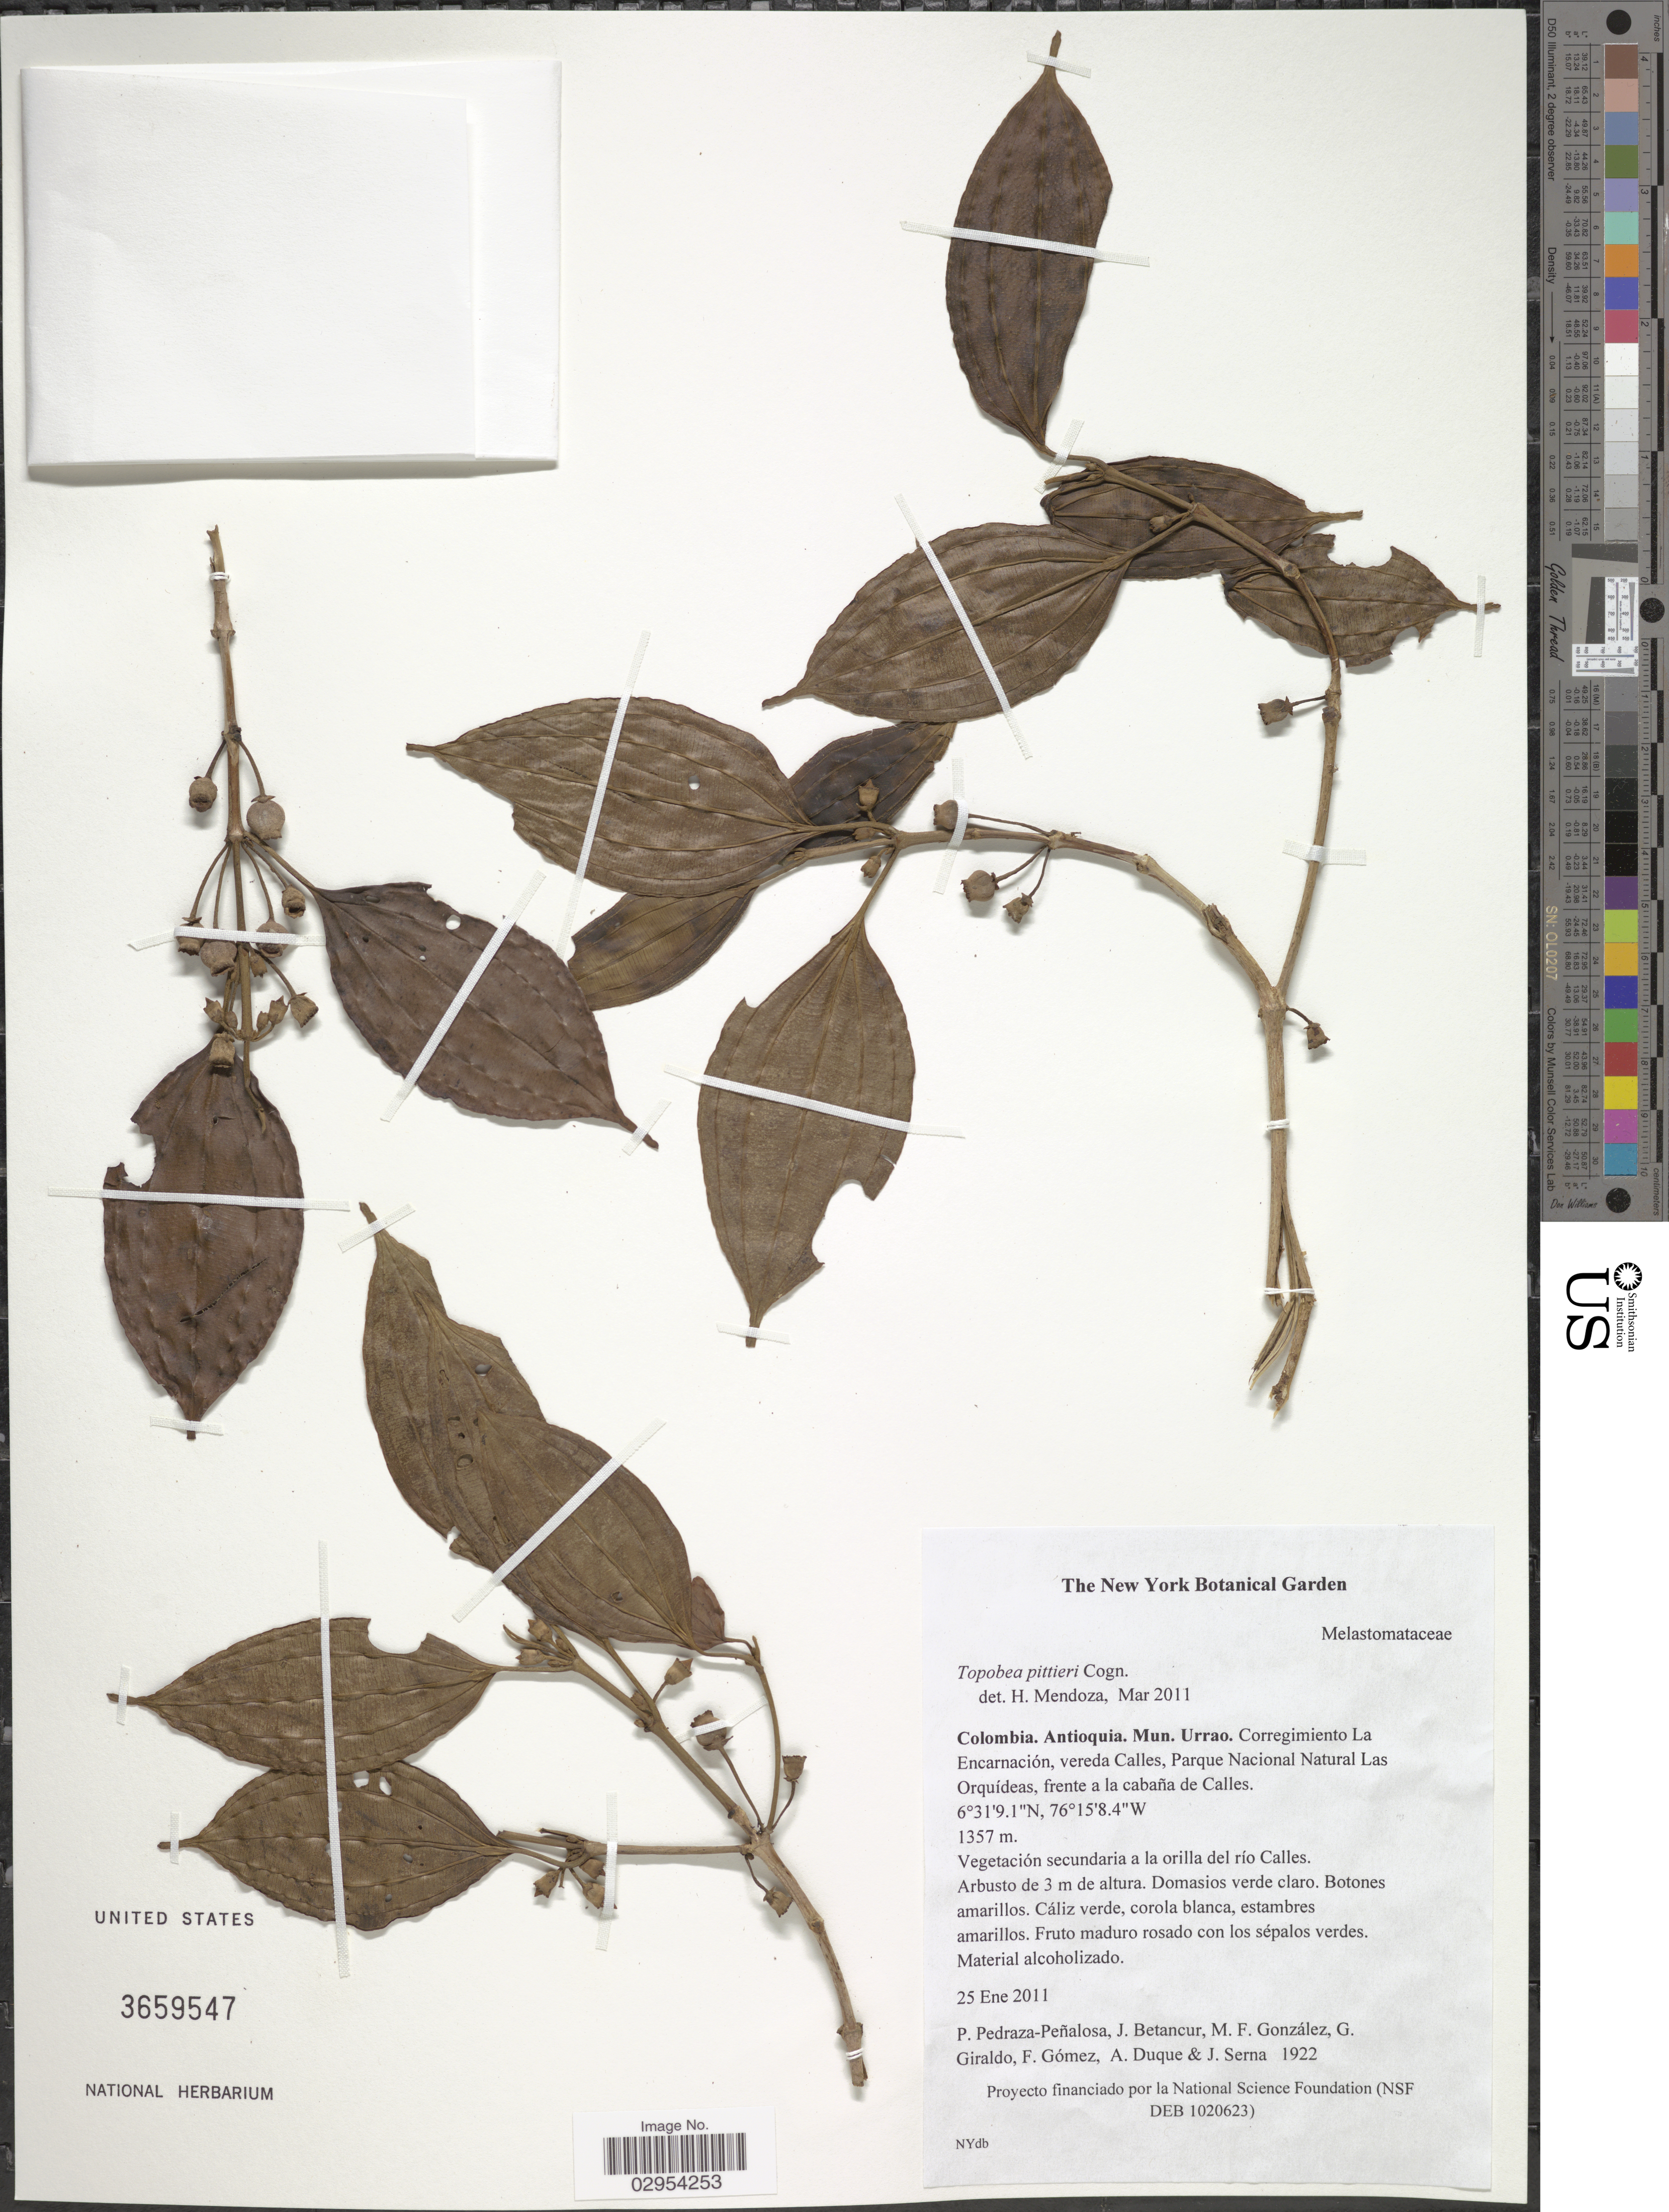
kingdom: Plantae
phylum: Tracheophyta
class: Magnoliopsida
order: Myrtales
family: Melastomataceae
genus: Topobea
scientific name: Topobea pittieri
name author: Cogn.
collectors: P. Pedraza-Peñalosa, J. Betancur, M. Gonzalez, G. Giraldo & et al.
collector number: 1922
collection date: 2011-01-25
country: Colombia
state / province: Antioquia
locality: Mun. Urrao. Corregimiento La Encarnación, vereda Calles, Parque Nacional Natural Las Orquídeas, frente a la cabaña de Calles. Vegetación secundaria a la orilla del río Calles.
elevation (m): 1357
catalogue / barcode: US 3659547